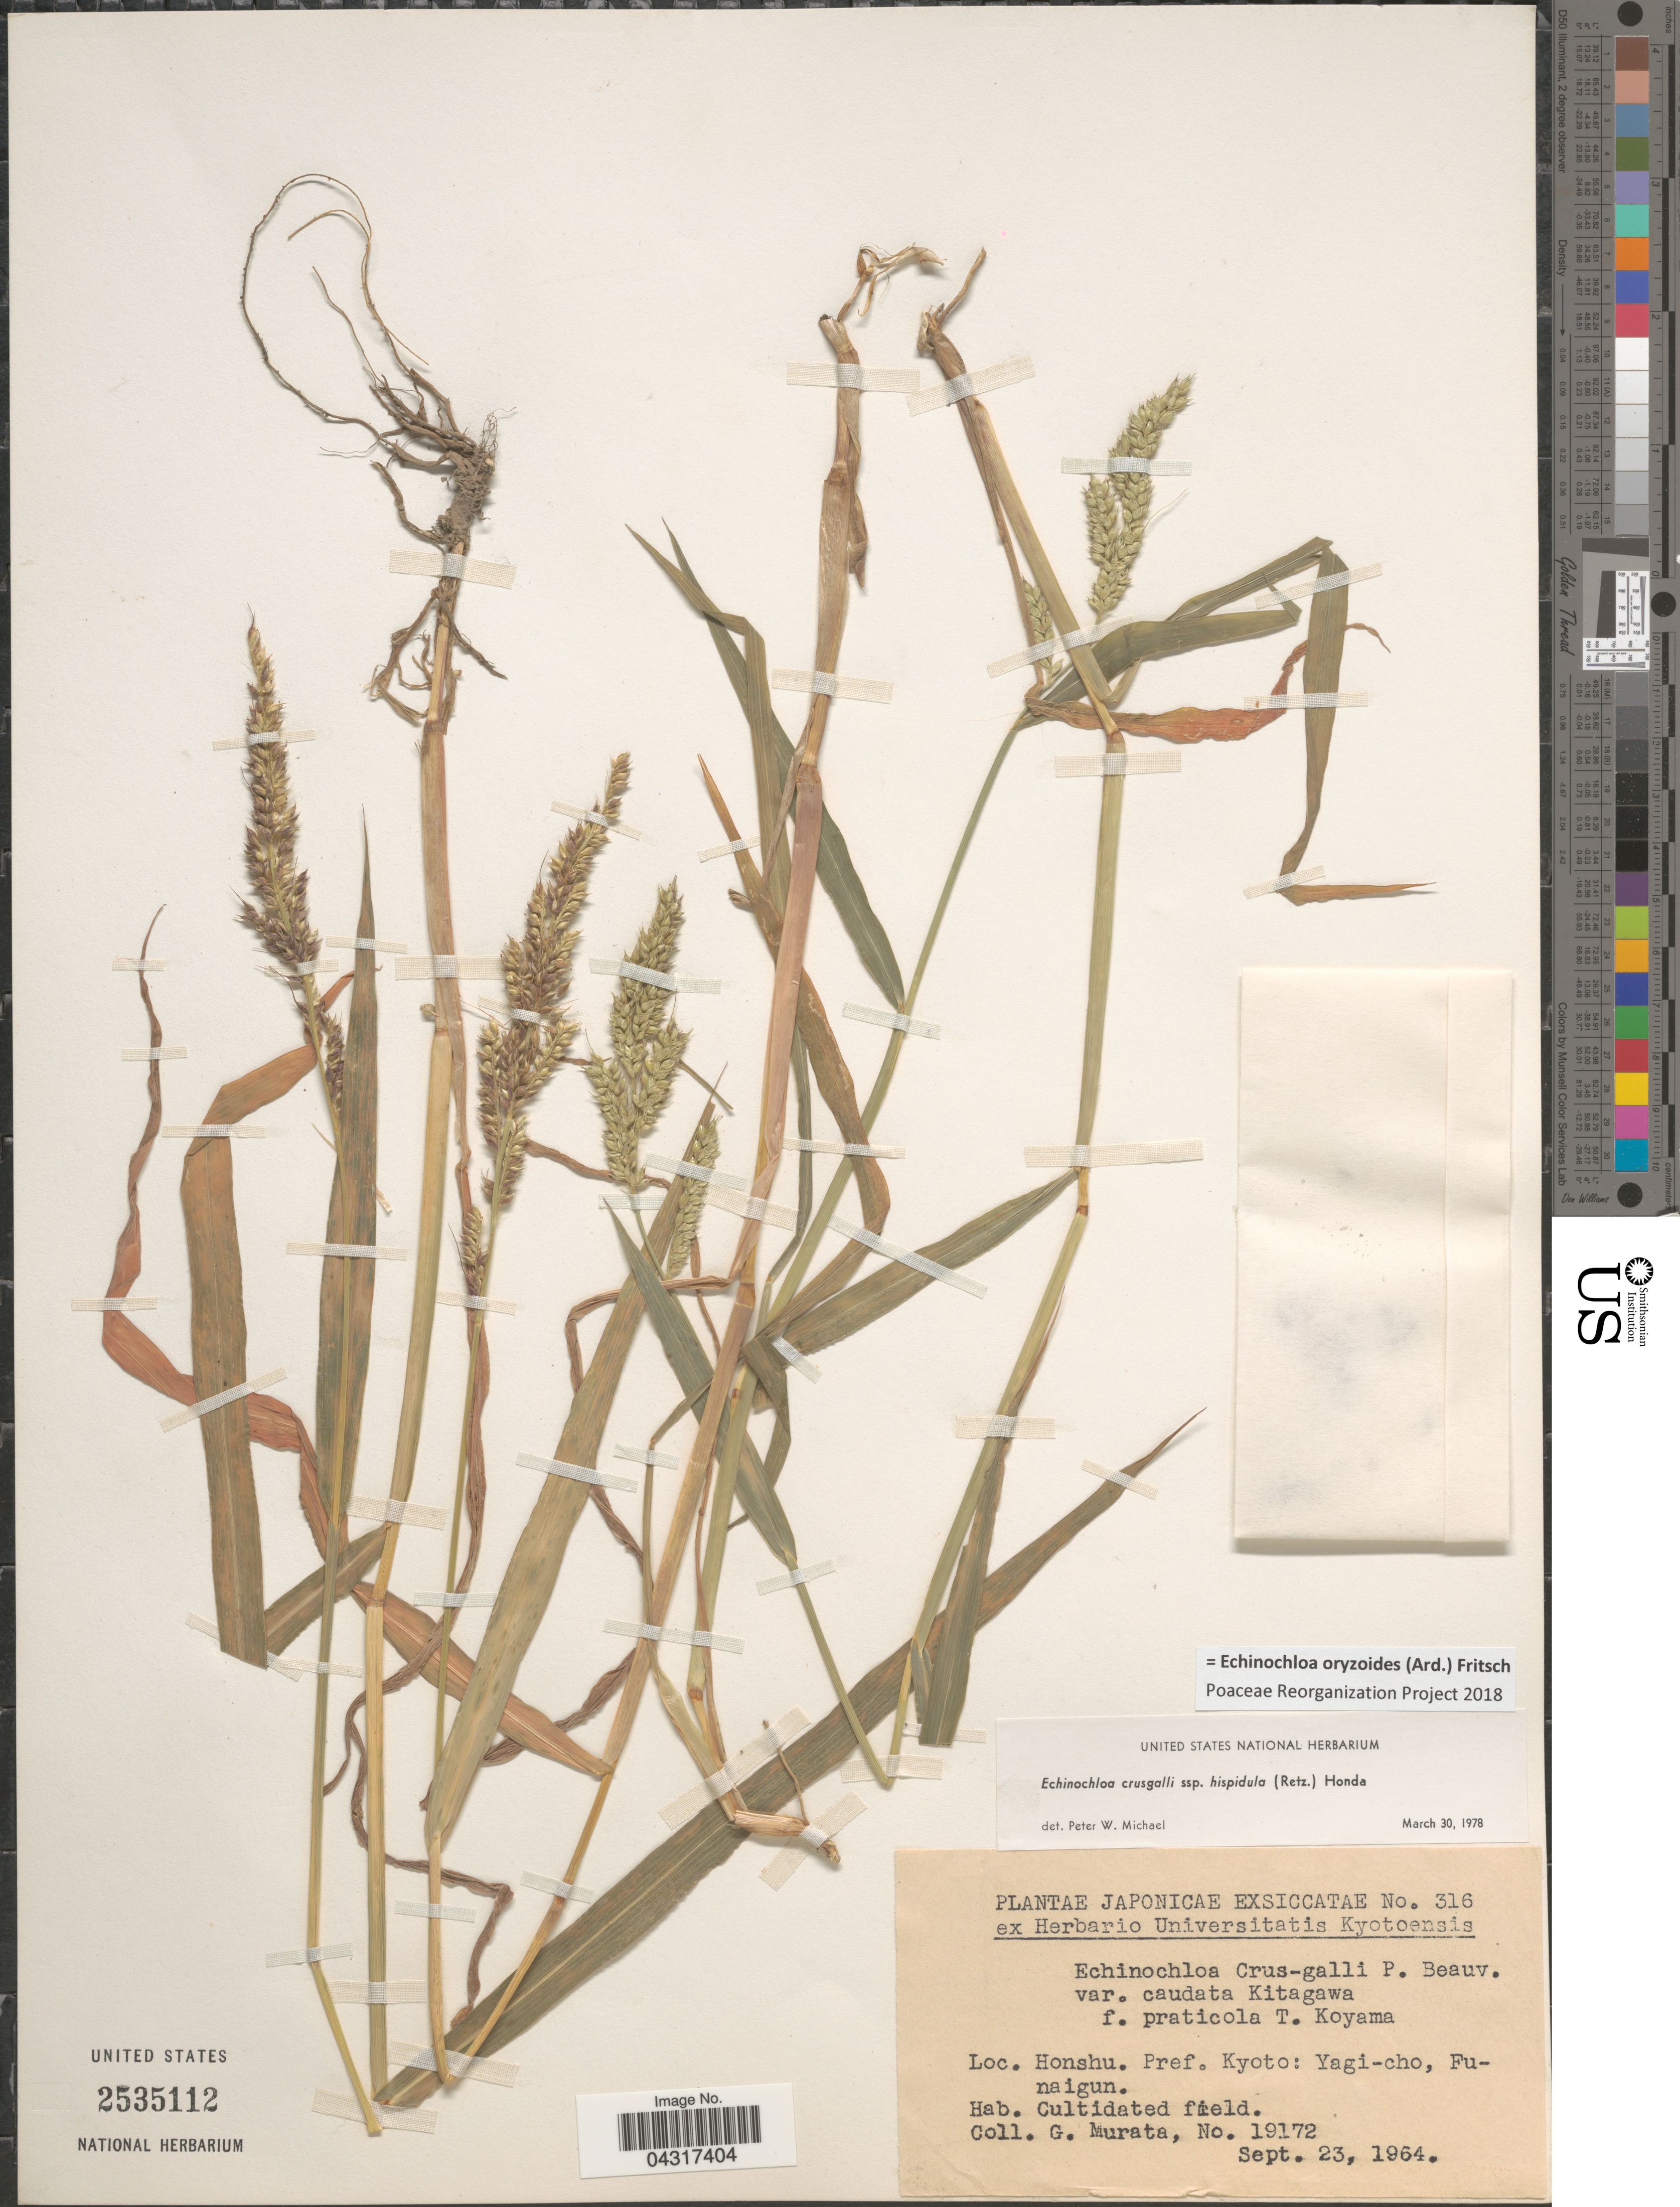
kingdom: Plantae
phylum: Tracheophyta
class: Liliopsida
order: Poales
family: Poaceae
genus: Echinochloa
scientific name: Echinochloa oryzoides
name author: (Ard.) Fritsch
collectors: G. Murata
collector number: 19172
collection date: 1964-09-23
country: Japan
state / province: Kyoto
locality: Honshu. Pref. Kyoto: Yagi-cho, Funaigun.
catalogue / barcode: US 2535112